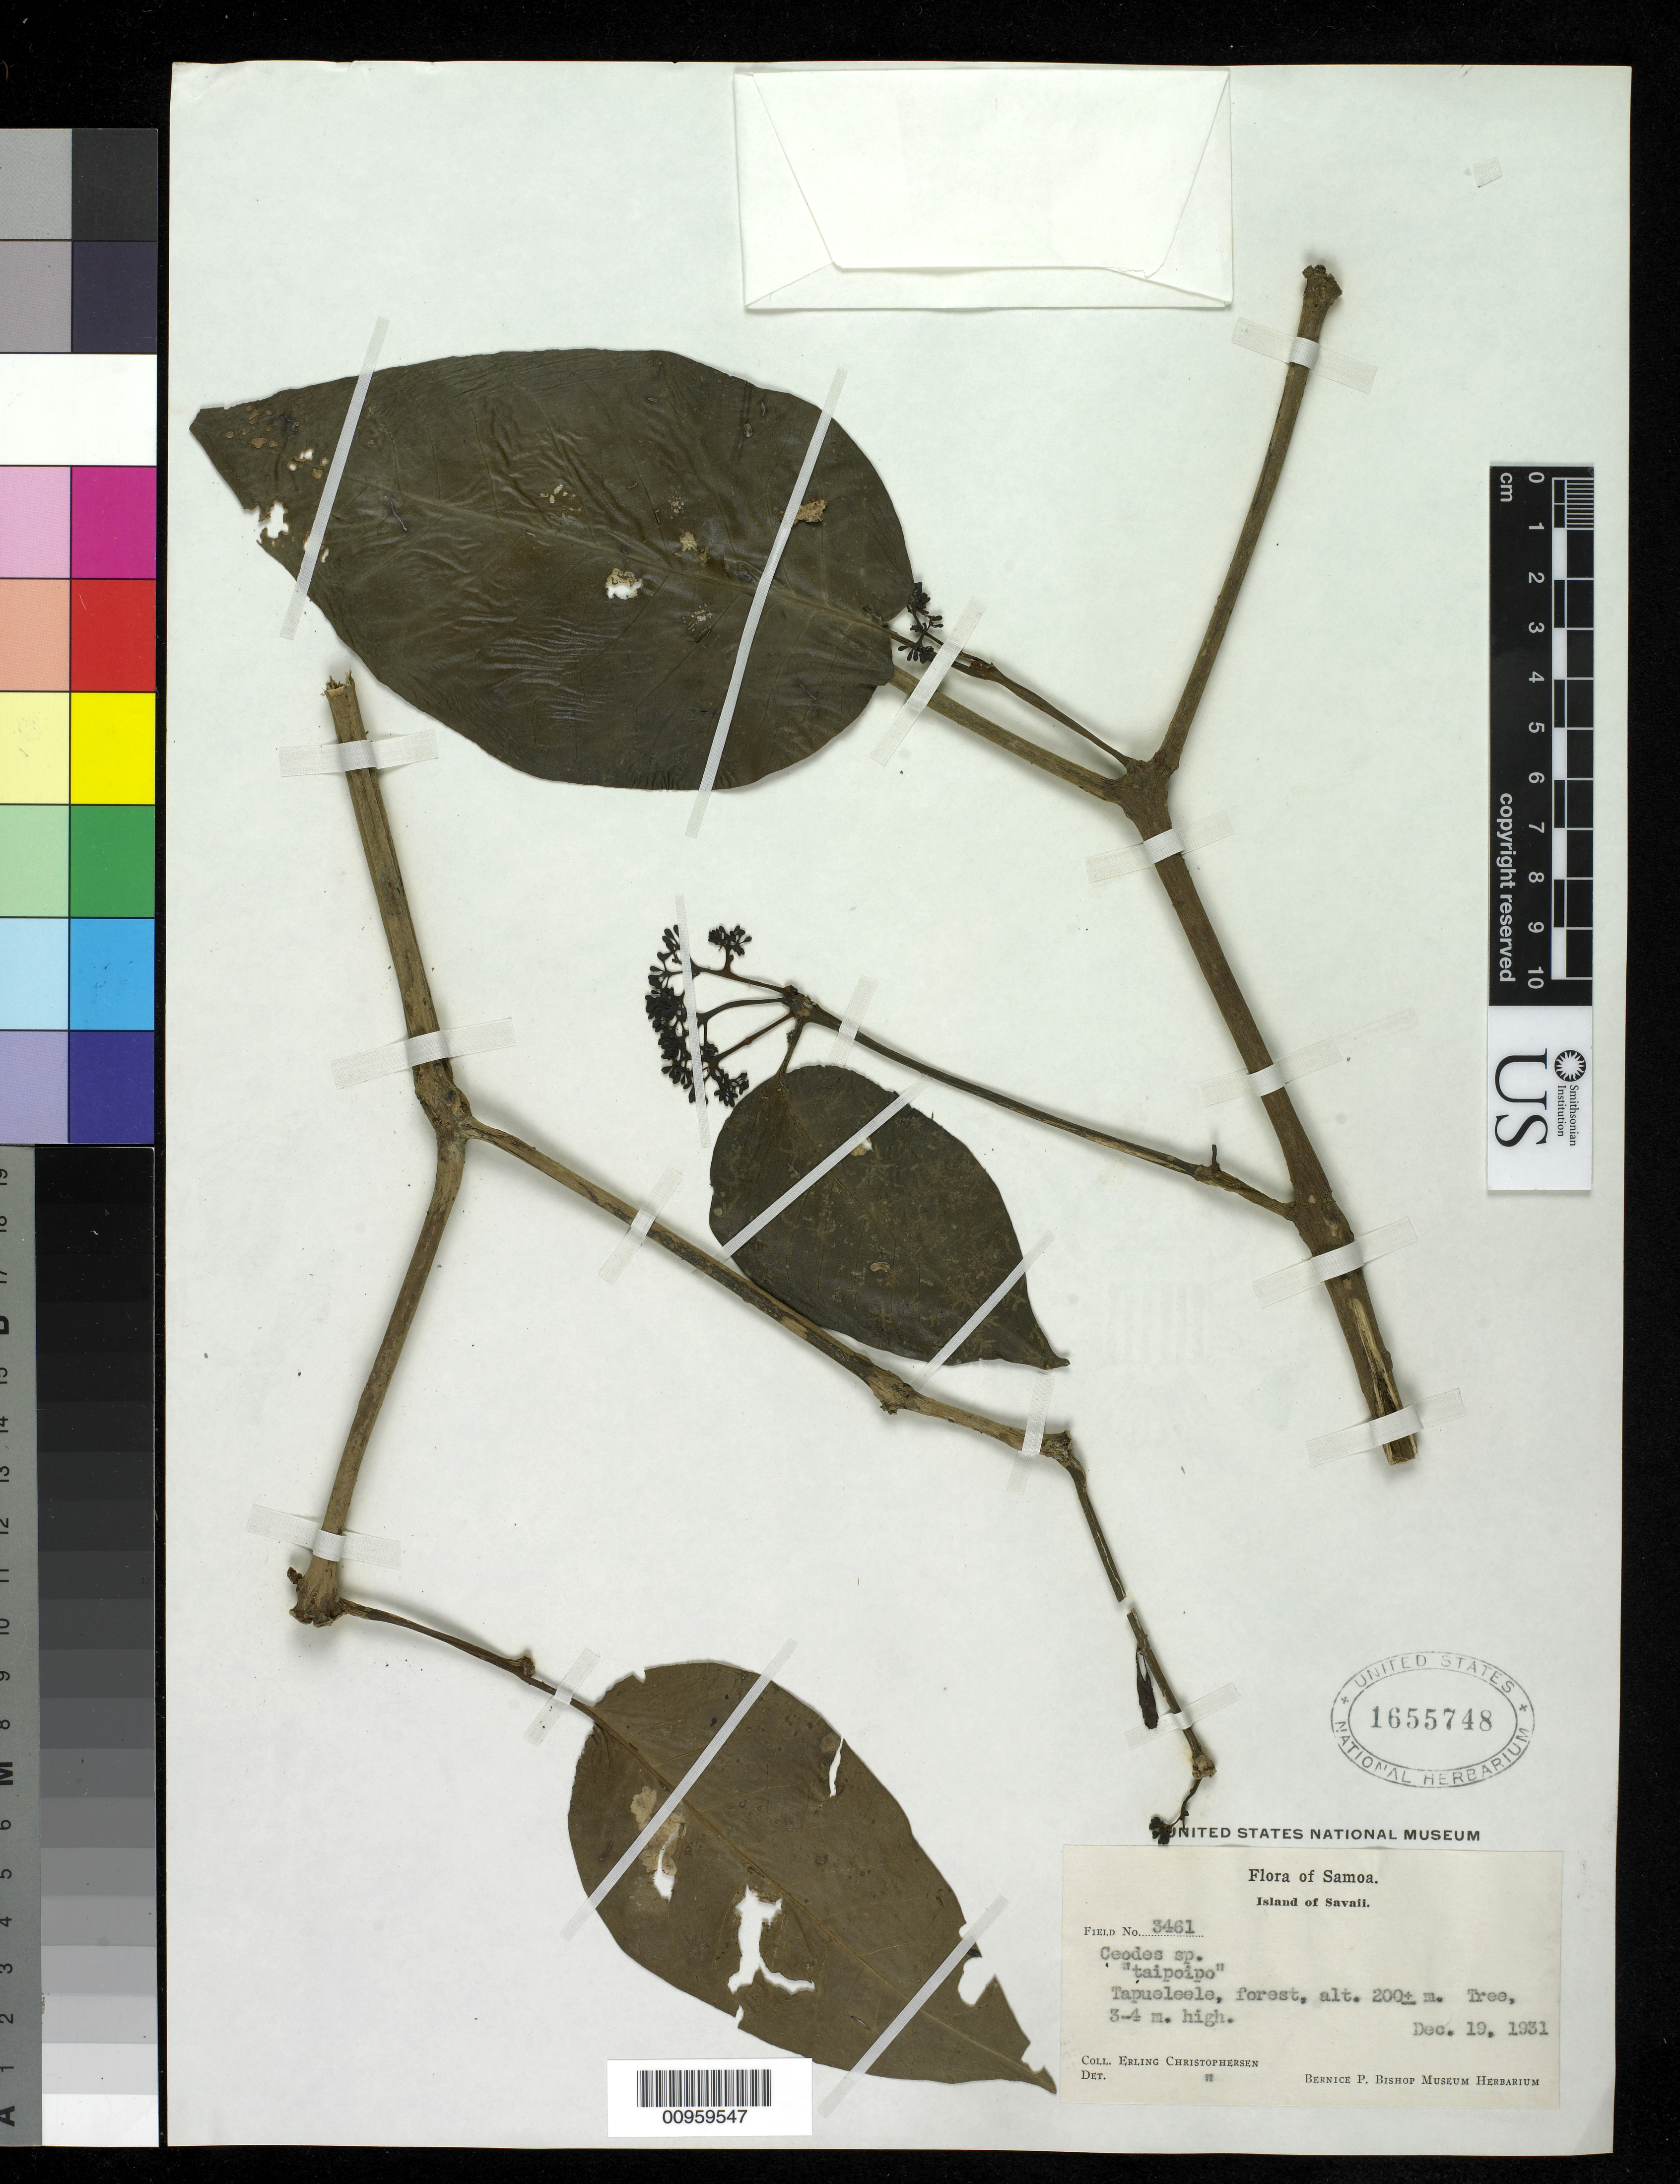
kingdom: Plantae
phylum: Tracheophyta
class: Magnoliopsida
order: Caryophyllales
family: Nyctaginaceae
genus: Ceodes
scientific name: Ceodes umbellifera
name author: J.R. Forst. & G. Forst.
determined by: Wagner, W. L., (BOT), Smithsonian Institution - National Museum of Natural History (UNITED STATES)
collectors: E. Christophersen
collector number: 3461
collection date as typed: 19 Dec 1931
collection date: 1931-12-19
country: Samoa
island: Savai'i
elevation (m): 200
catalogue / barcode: US 1655748